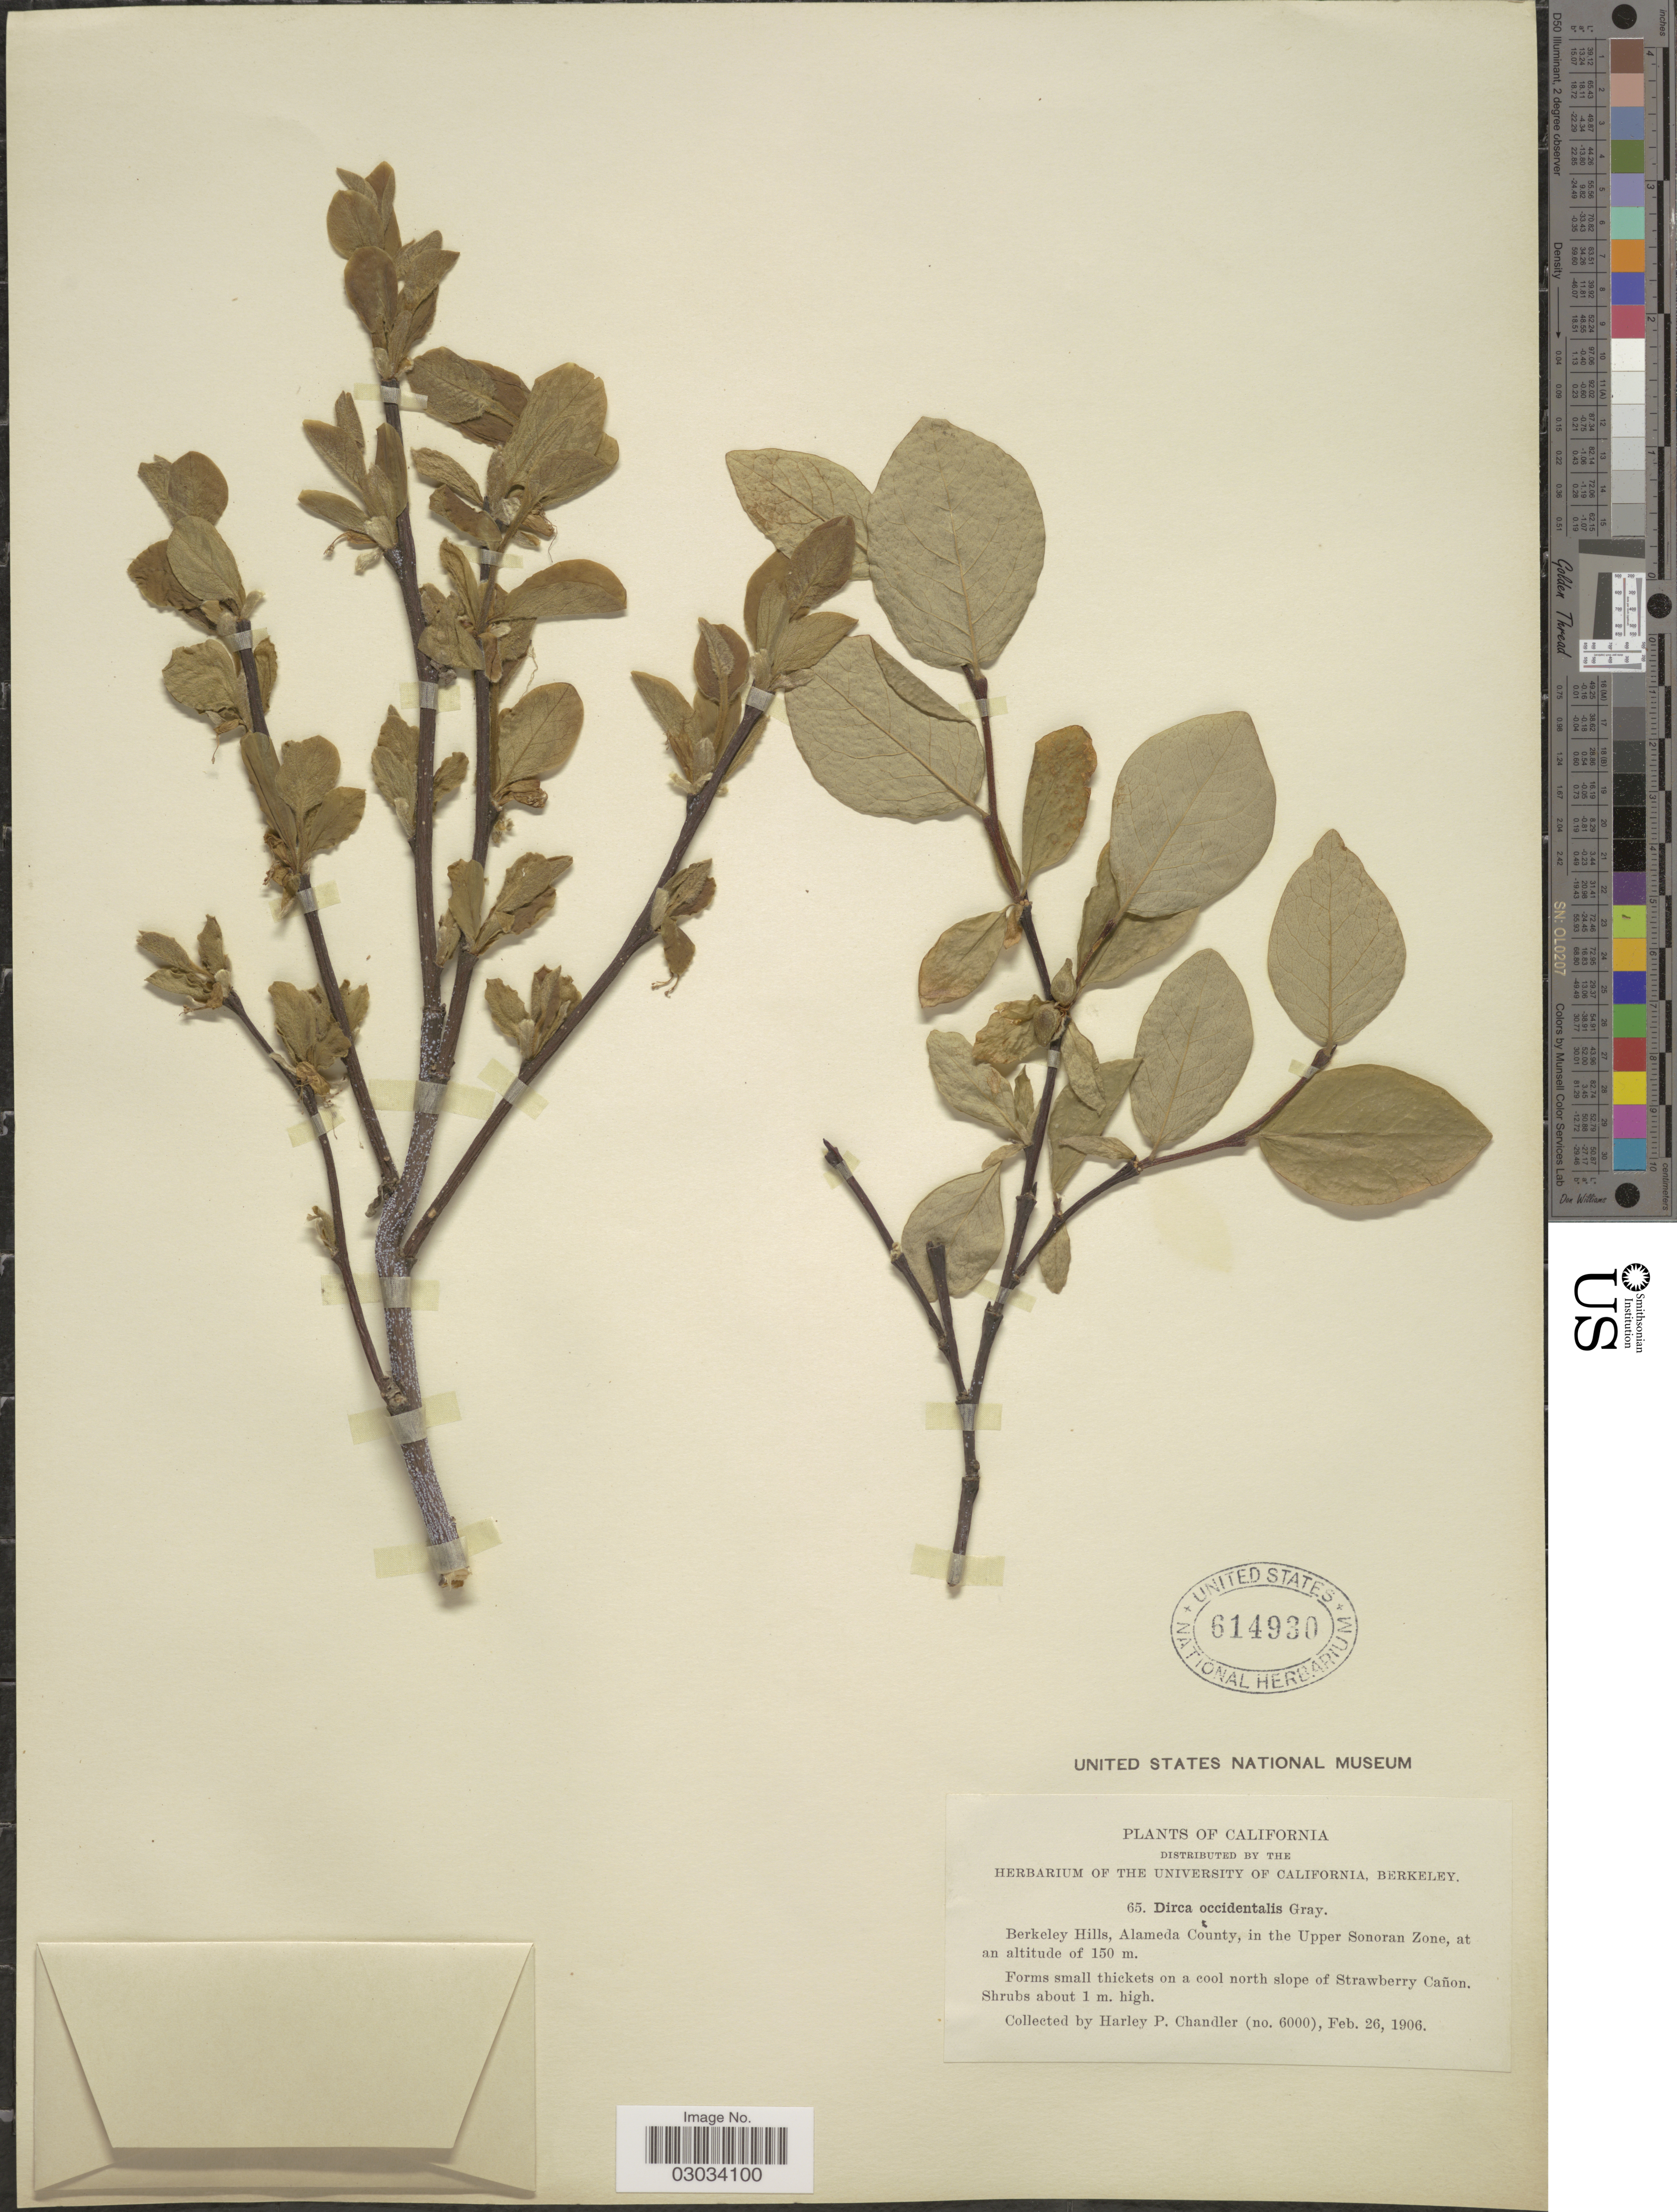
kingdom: Plantae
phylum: Tracheophyta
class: Magnoliopsida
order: Malvales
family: Thymelaeaceae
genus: Dirca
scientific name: Dirca occidentalis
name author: A. Gray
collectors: H. Chandler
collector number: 65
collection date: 1906-02-26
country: United States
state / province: California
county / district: Alameda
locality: Berkeley Hills, Alameda County, in the Upper Sonoran Zone. Forms small thickets on a cool north slope of Strawberry Cañon.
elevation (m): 150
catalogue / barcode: US 614930